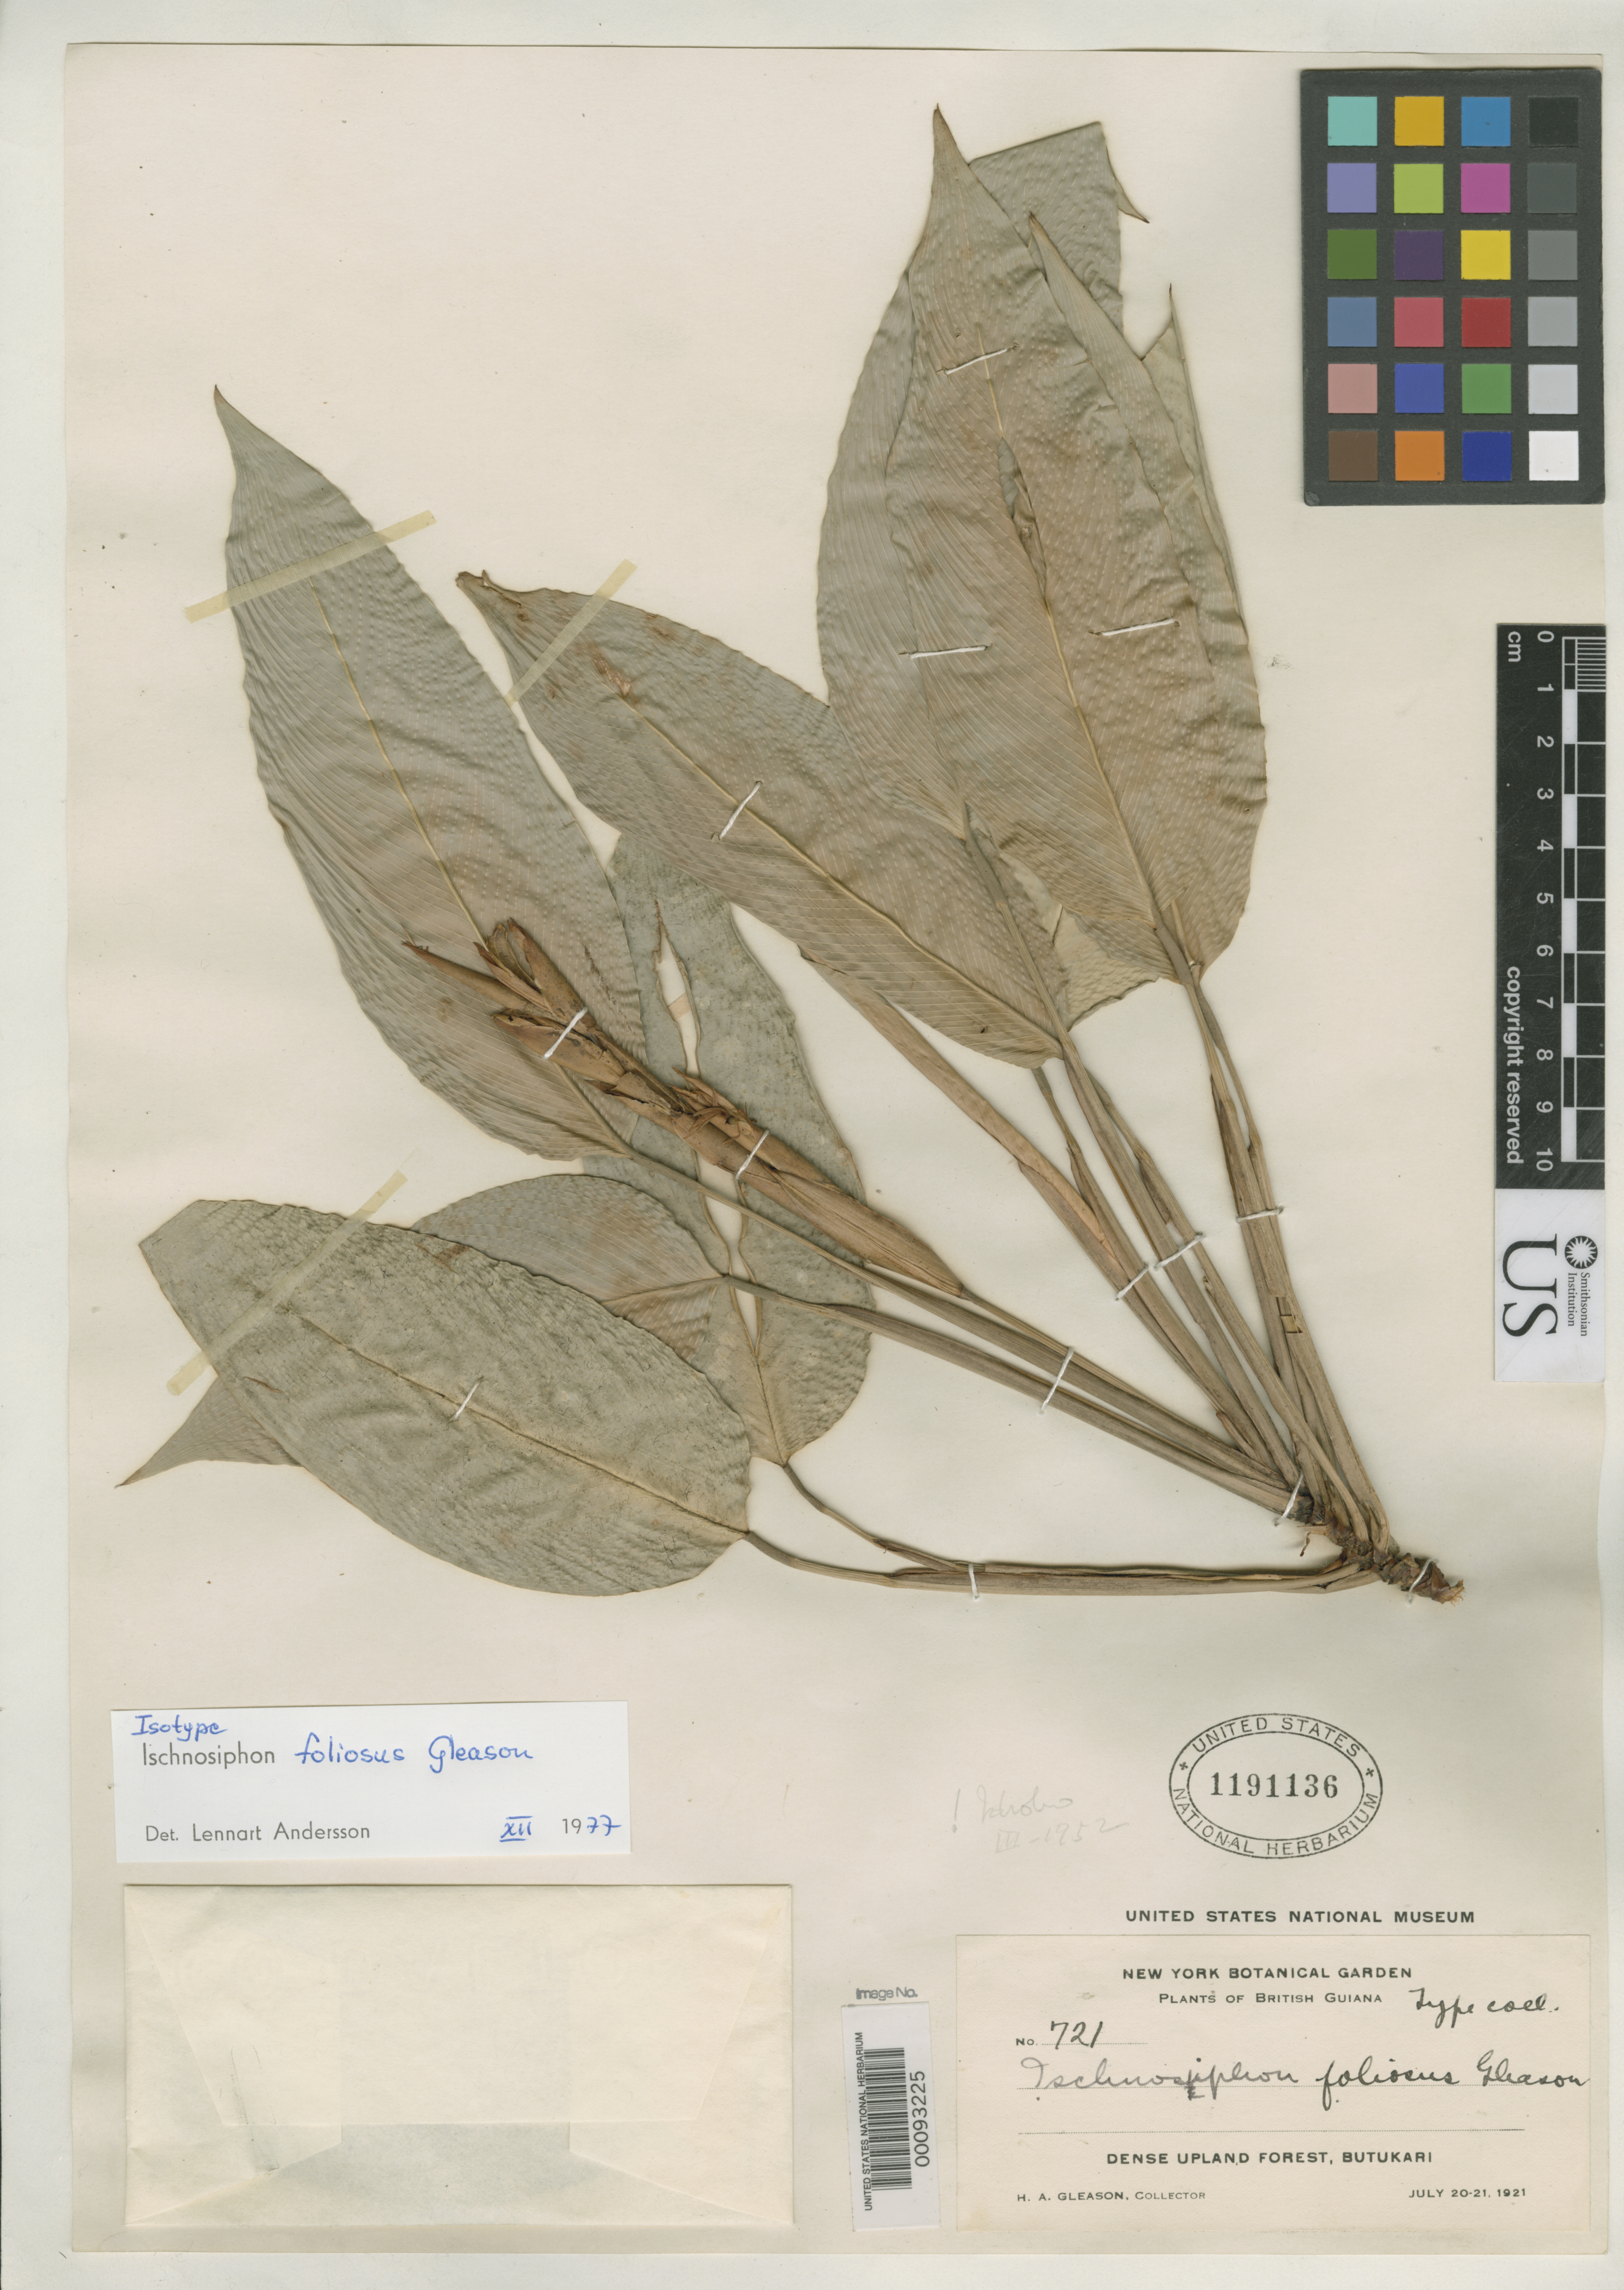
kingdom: Plantae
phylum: Tracheophyta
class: Liliopsida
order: Zingiberales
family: Marantaceae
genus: Ischnosiphon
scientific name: Ischnosiphon foliosus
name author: Gleason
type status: Isotype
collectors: H. A. Gleason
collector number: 721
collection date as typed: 20 Jul 1921 to 21 Jul 1921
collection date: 1921-07-20/1921-07-21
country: Guyana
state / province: Mazaruni-Potaro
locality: Tumatumari.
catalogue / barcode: US 1191136